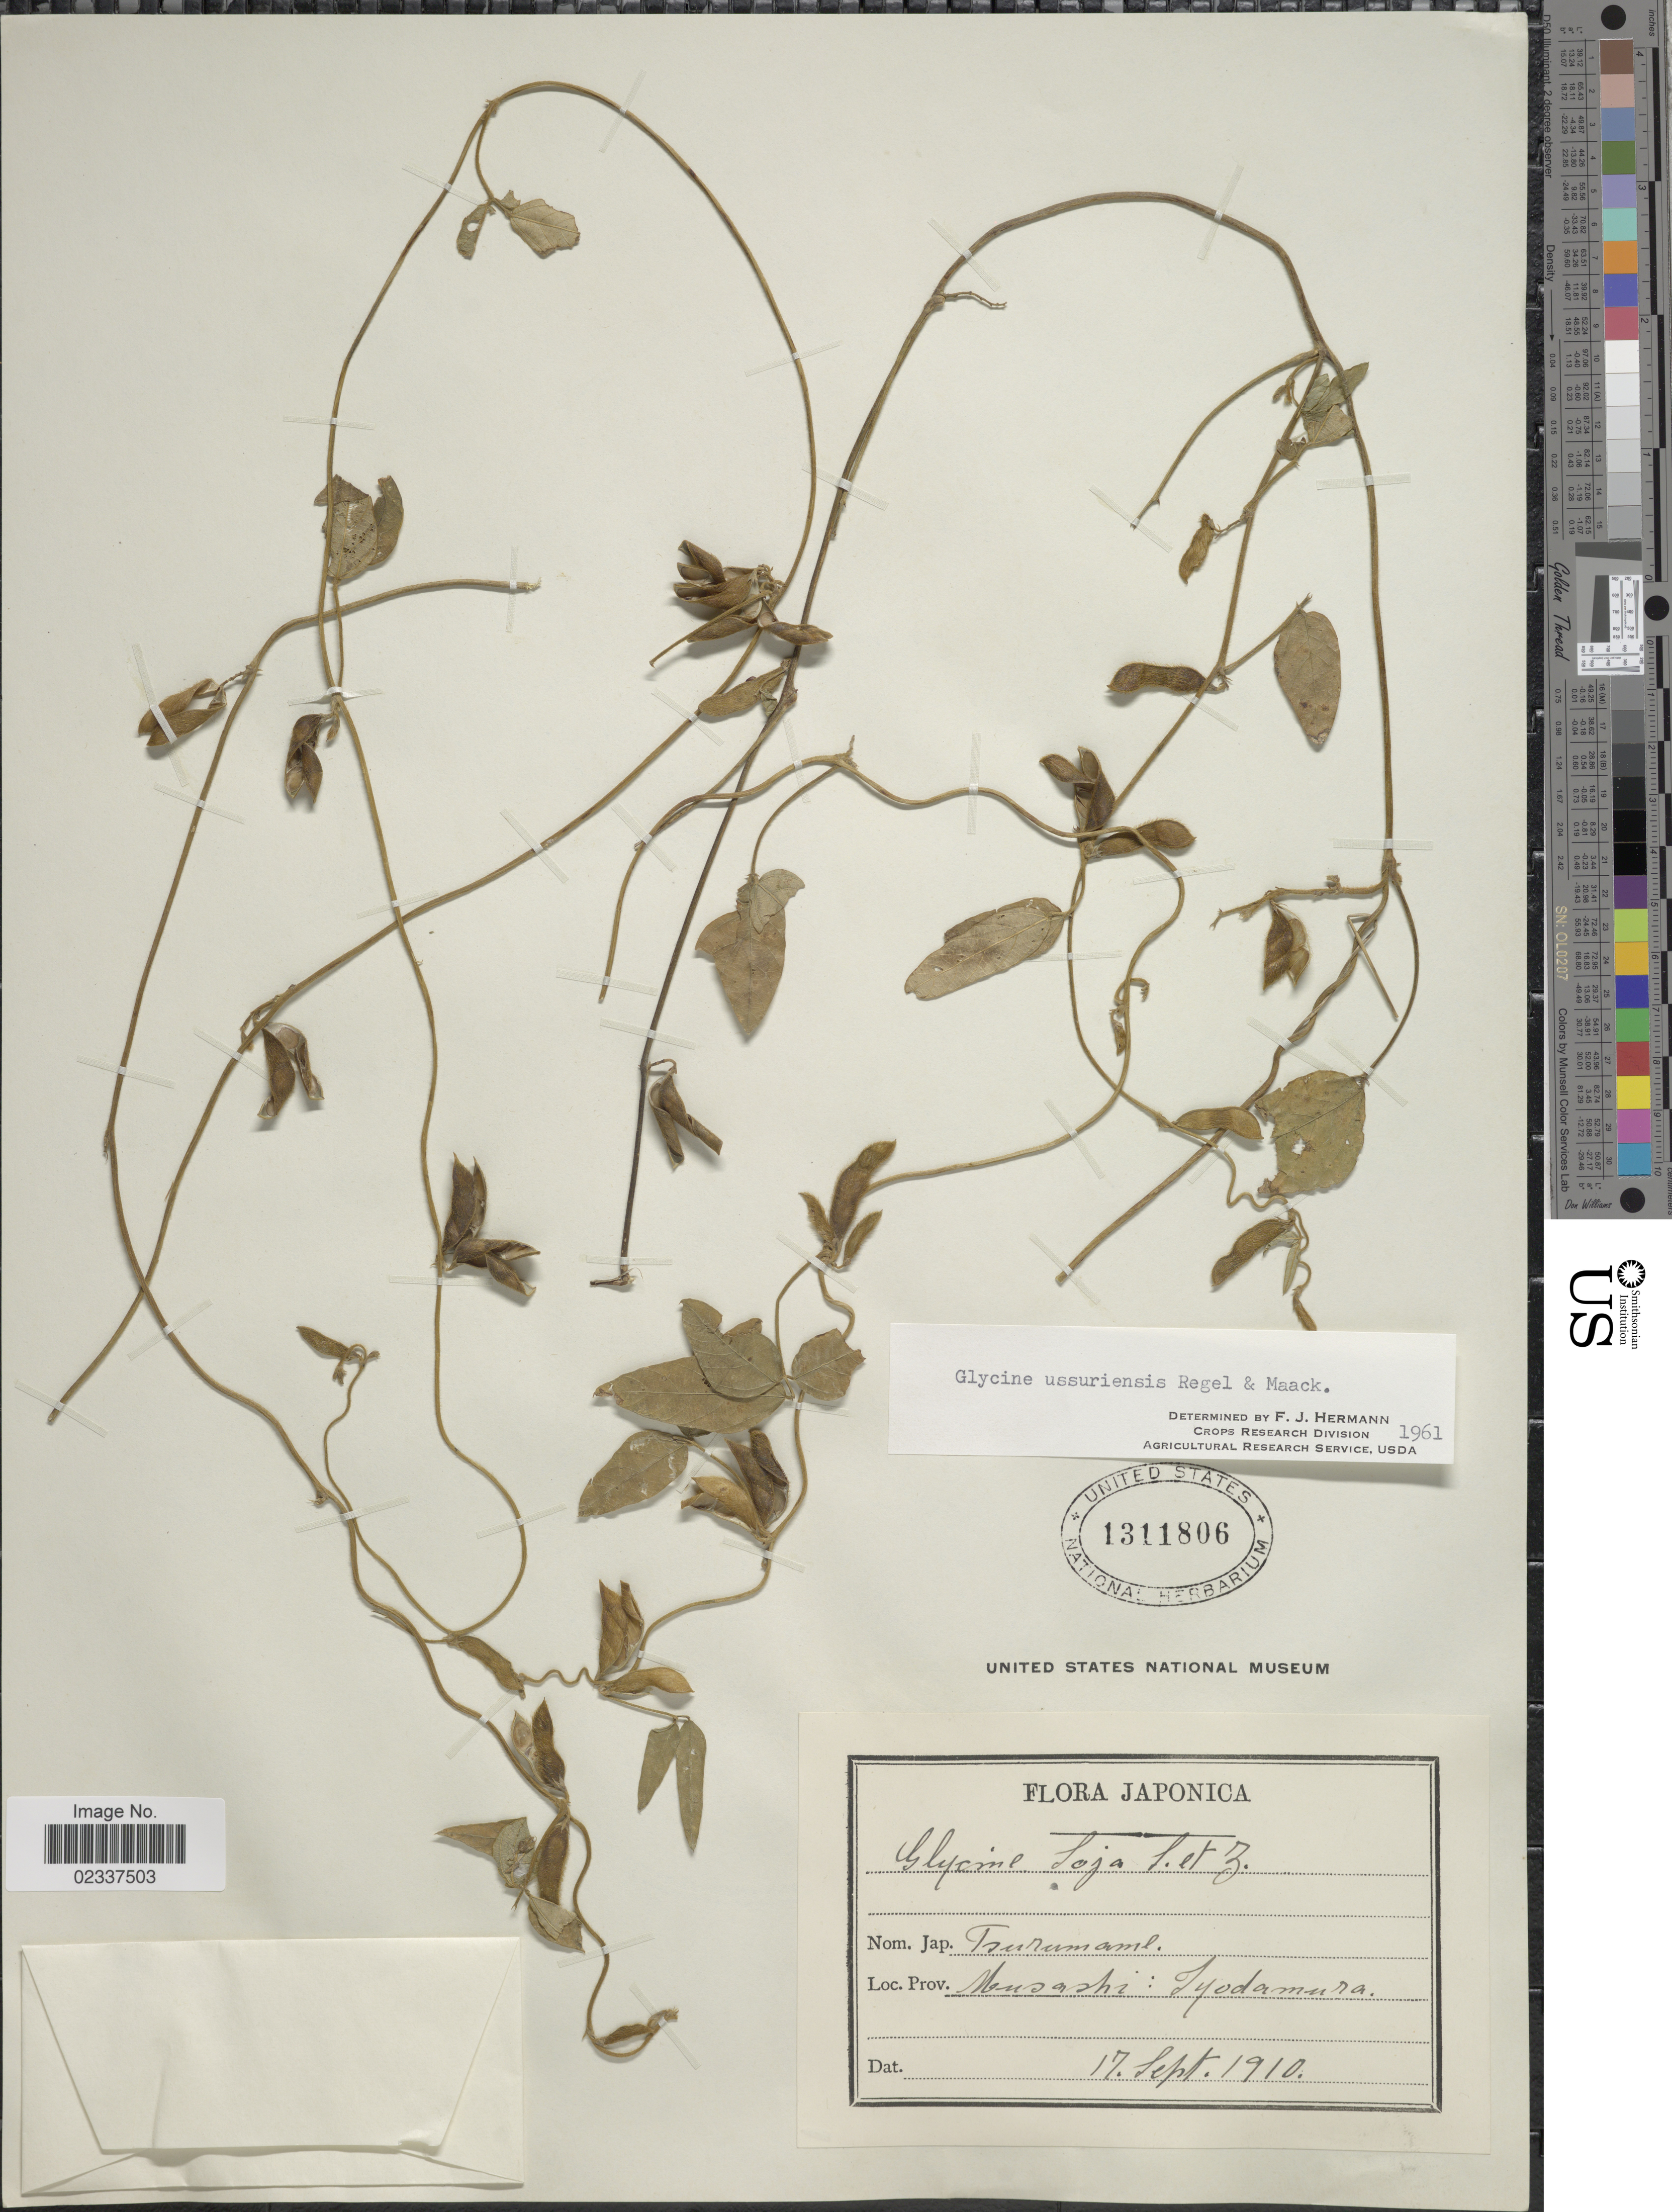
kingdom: Plantae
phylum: Tracheophyta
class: Magnoliopsida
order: Fabales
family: Fabaceae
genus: Glycine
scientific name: Glycine soja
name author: Siebold & Zucc.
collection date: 1910-09-17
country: Japan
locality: Musashi: Iyodamura.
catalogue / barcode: US 1311806